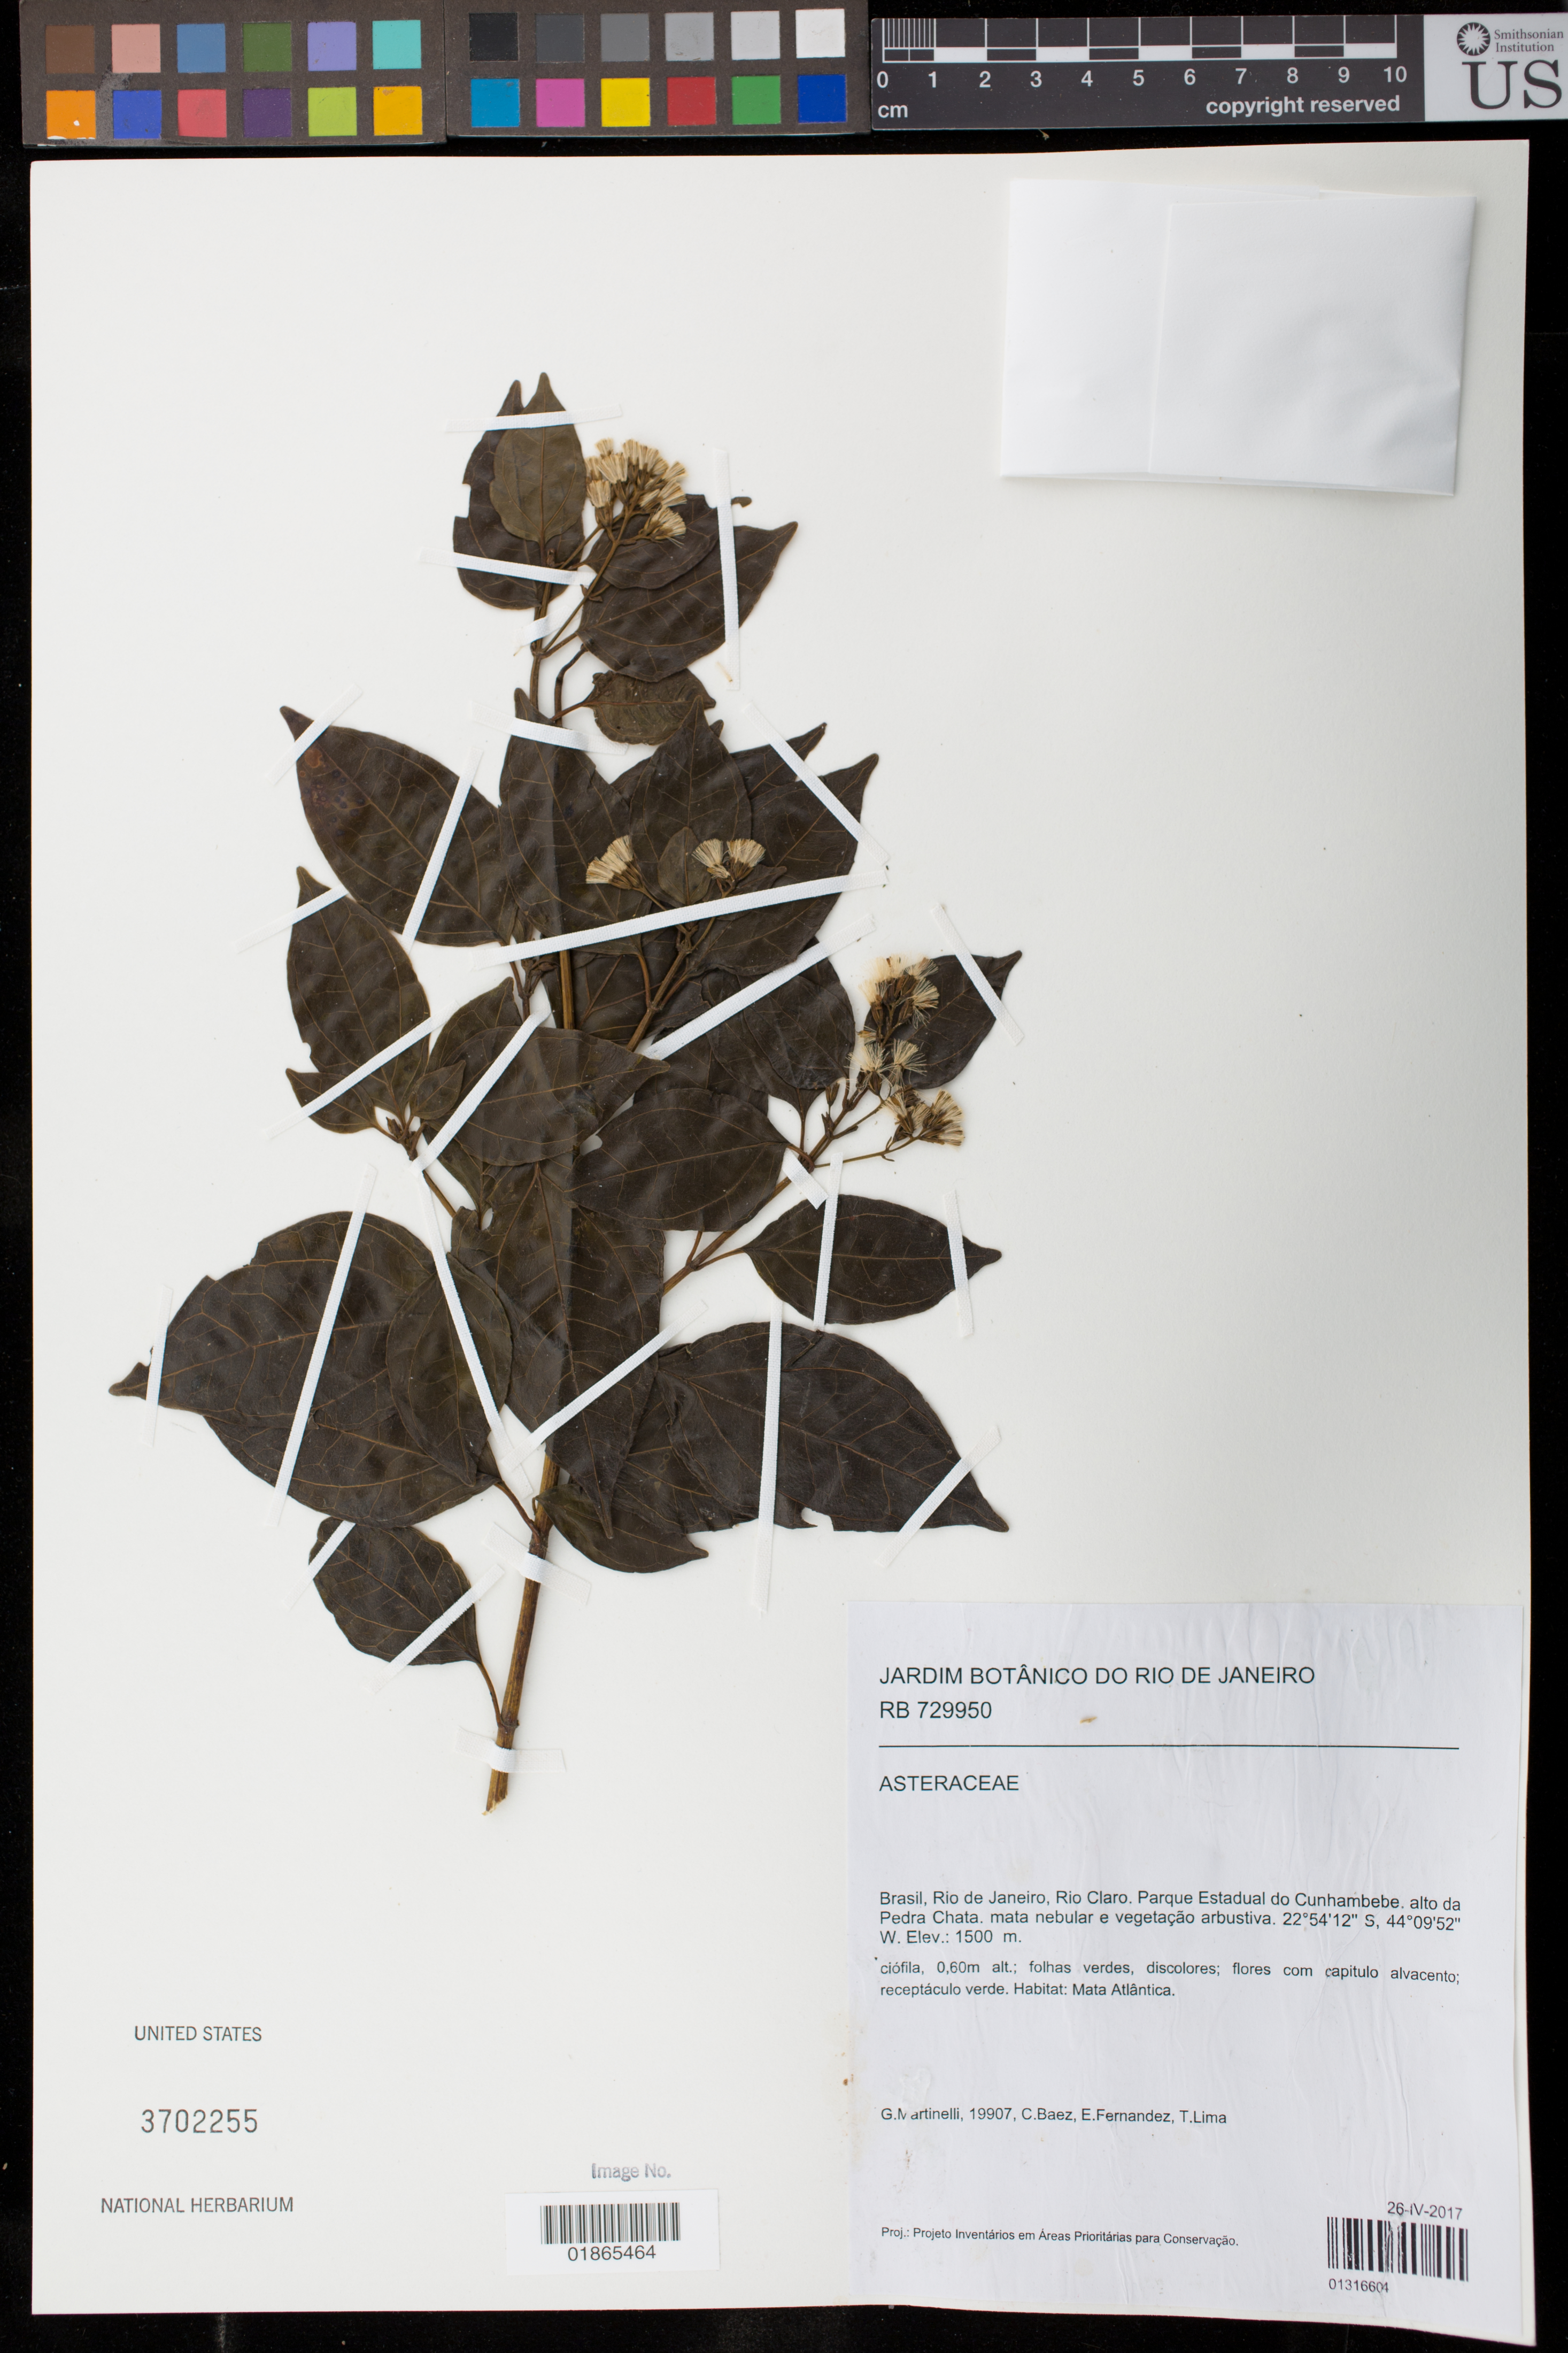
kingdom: Plantae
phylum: Tracheophyta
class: Magnoliopsida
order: Asterales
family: Asteraceae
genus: Mikania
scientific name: Mikania sp.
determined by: Ávila C., Fabio Andrés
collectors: G. Martinelli, C. Baez, E. Fernandez & T. Lima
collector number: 19907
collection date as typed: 26-IV-2017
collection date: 2017-04-26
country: Brazil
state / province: Rio de Janeiro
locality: Rio Claro. Parque Estadual do Cunhambebe, alto da Pedra Chata.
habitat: Mata nebular e vegetacao arbustiva.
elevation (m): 1500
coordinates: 22 54 12 S, 44 09 52 W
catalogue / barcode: US 3702255